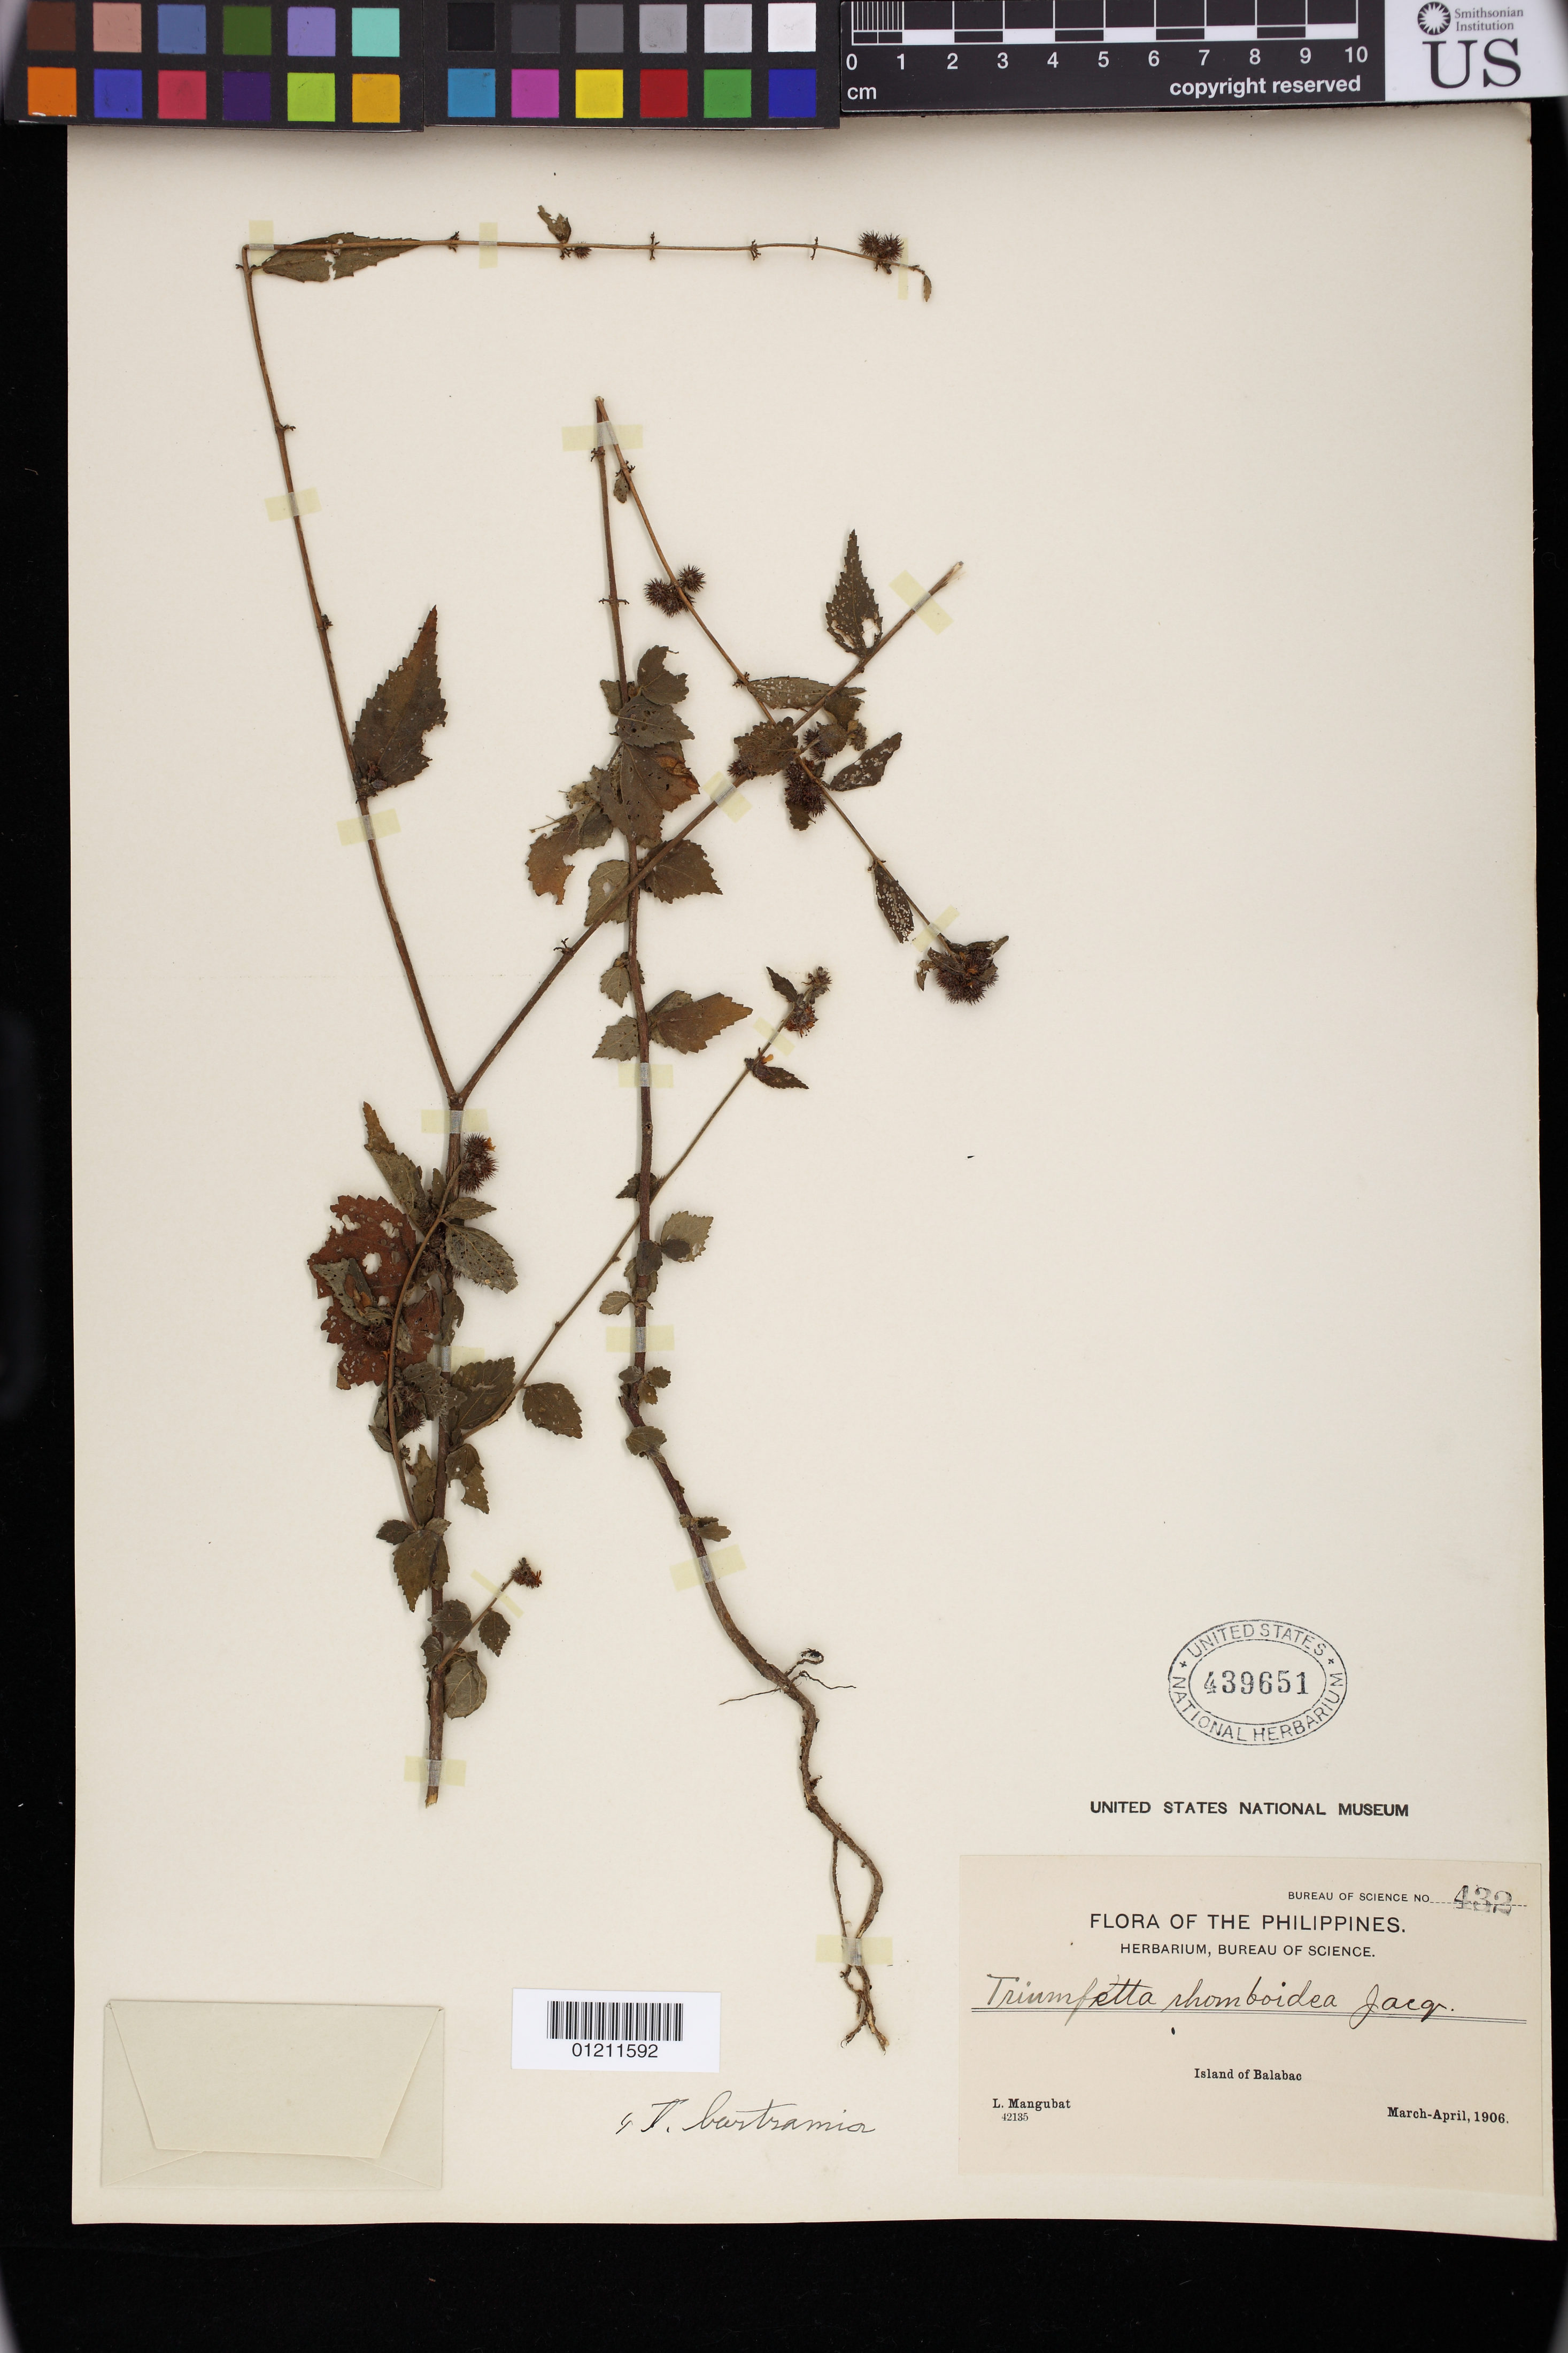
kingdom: Plantae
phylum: Tracheophyta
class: Magnoliopsida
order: Malvales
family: Malvaceae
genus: Triumfetta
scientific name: Triumfetta rhomboidea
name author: Jacq.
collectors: L. Mangubat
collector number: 432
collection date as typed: Mar 1906 to -- Apr 1906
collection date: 1906-03/1906-04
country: Philippines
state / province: Mimaropa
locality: Island of Balabac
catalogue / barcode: US 439651